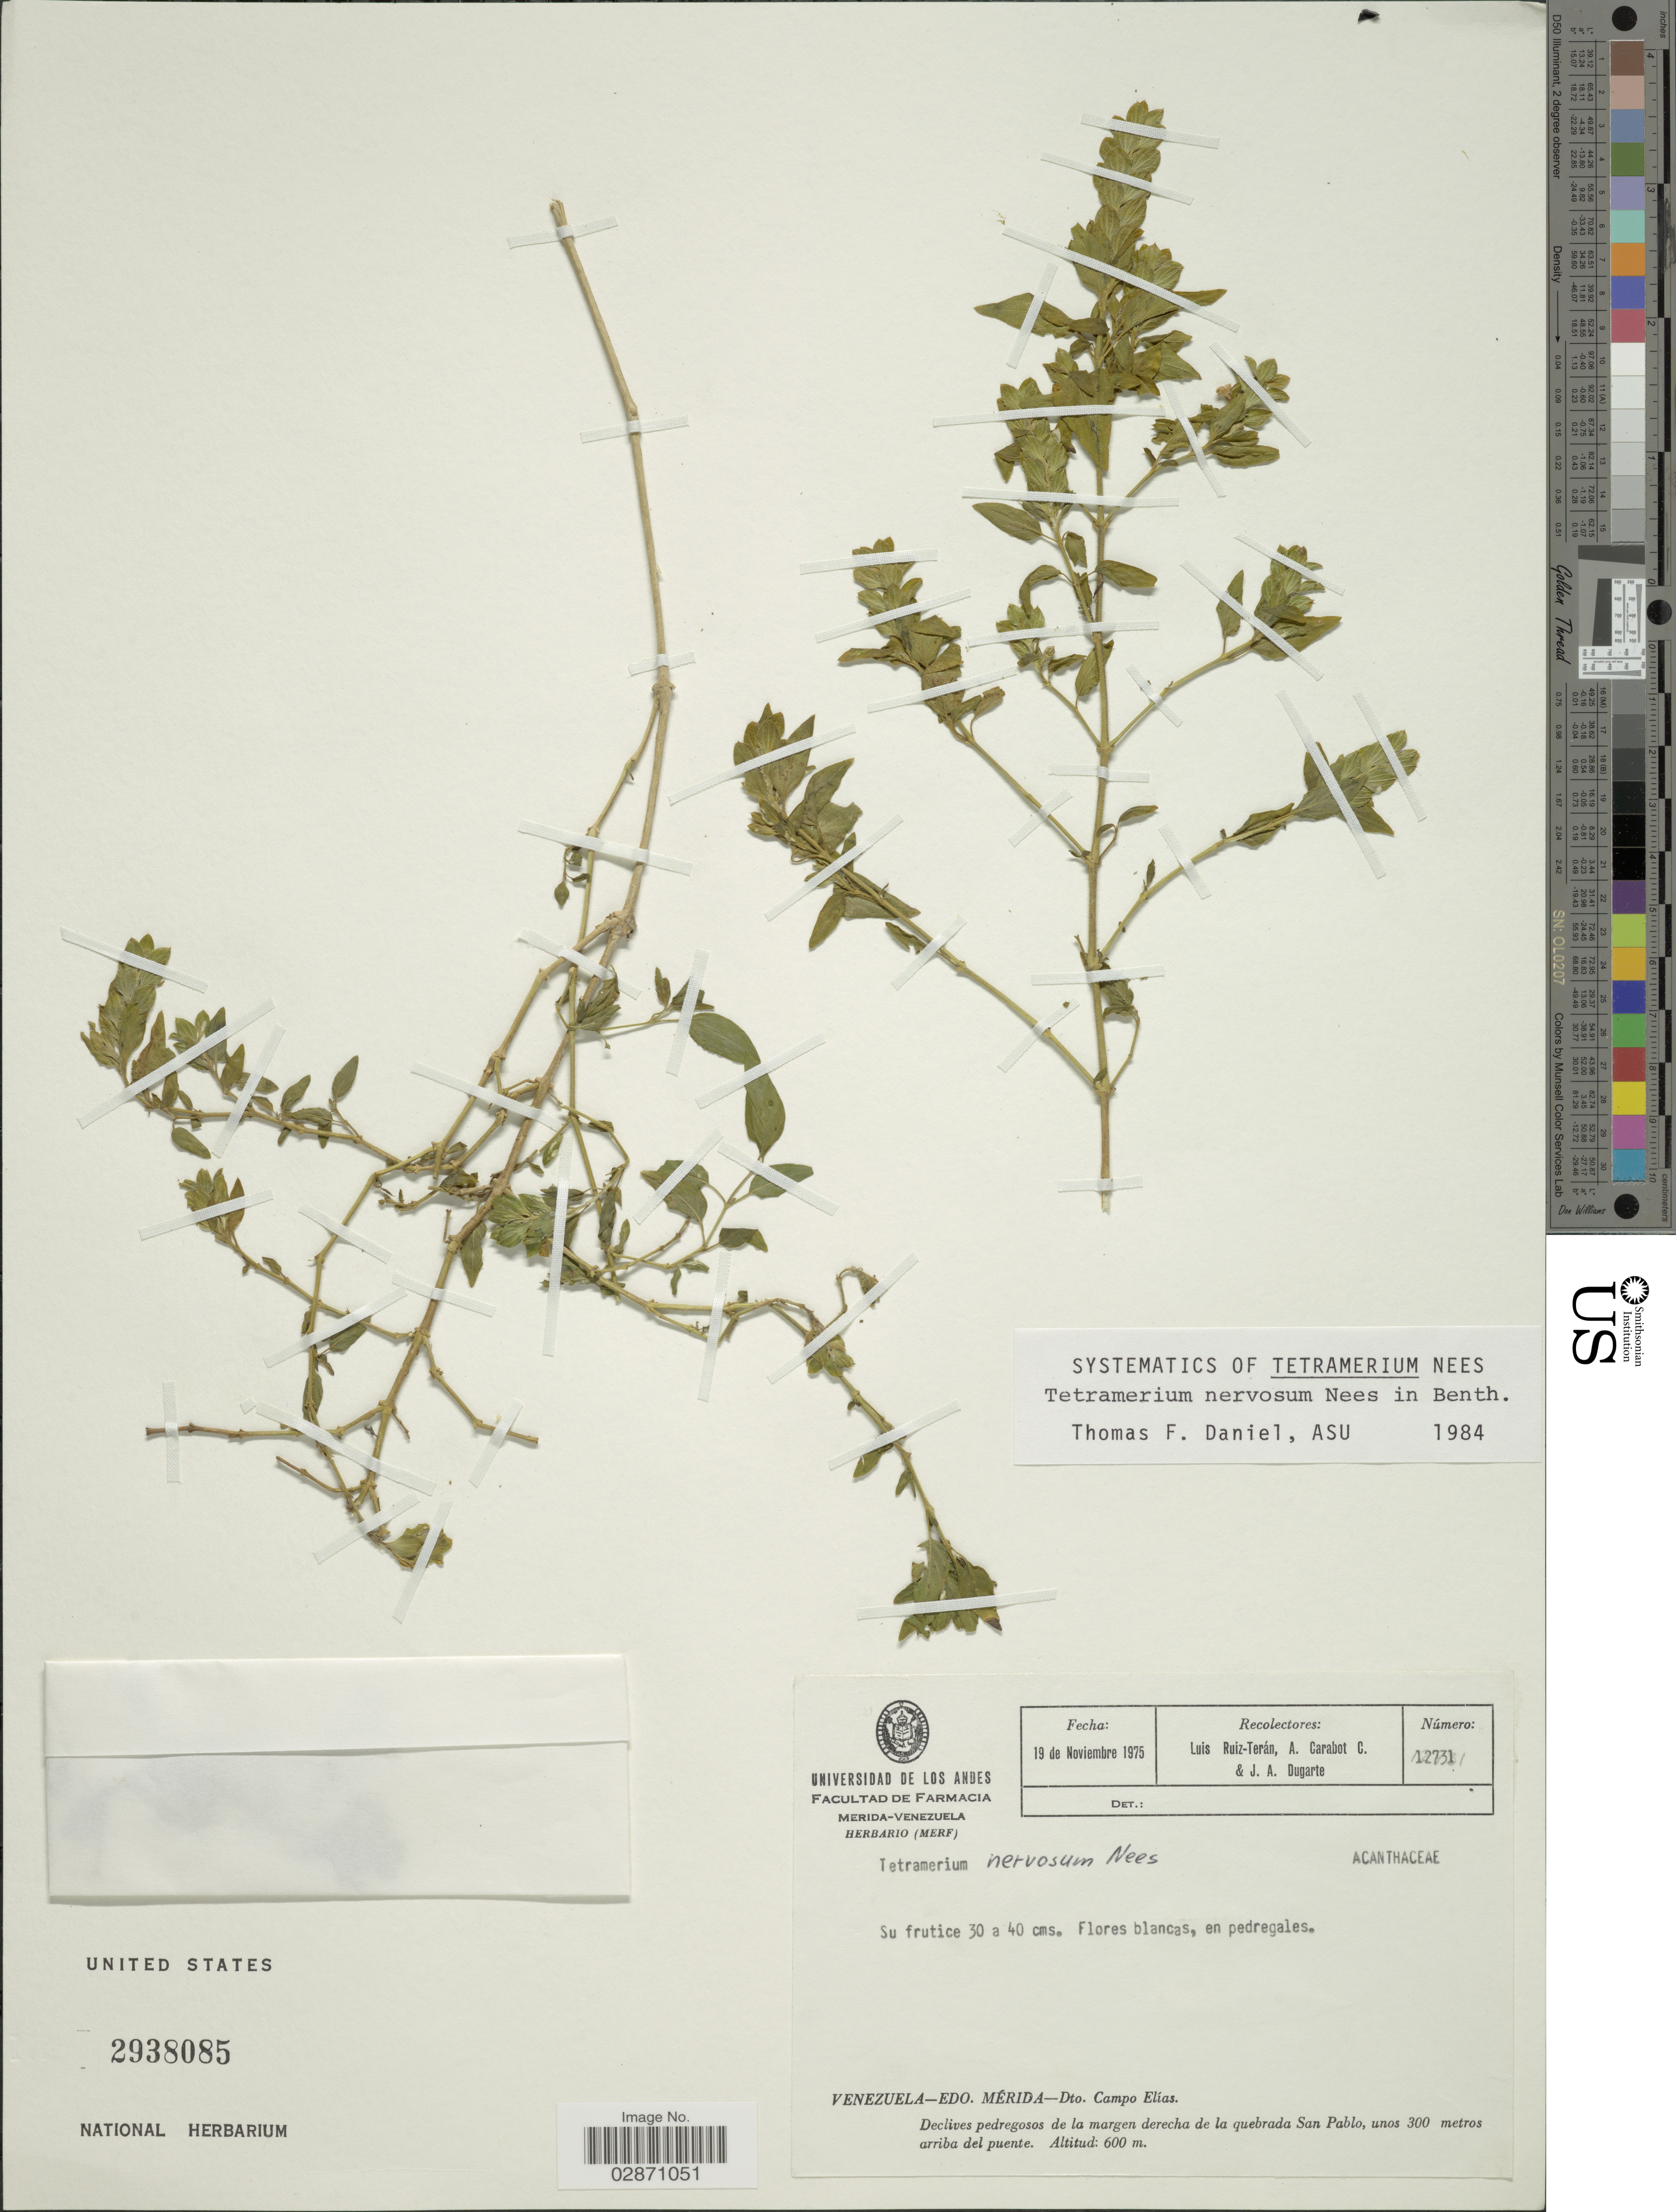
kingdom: Plantae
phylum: Tracheophyta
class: Magnoliopsida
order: Lamiales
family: Acanthaceae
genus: Tetramerium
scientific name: Tetramerium nervosum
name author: Nees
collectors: L. Teran, A. Carabot C. & J. Dugarte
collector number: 12731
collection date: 1975-11-19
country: Venezuela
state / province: Mérida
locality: Dto. Campo Elias, Declives pedregosos de la margen derecha de la quebrada San Pablo.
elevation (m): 600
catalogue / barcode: US 2938085